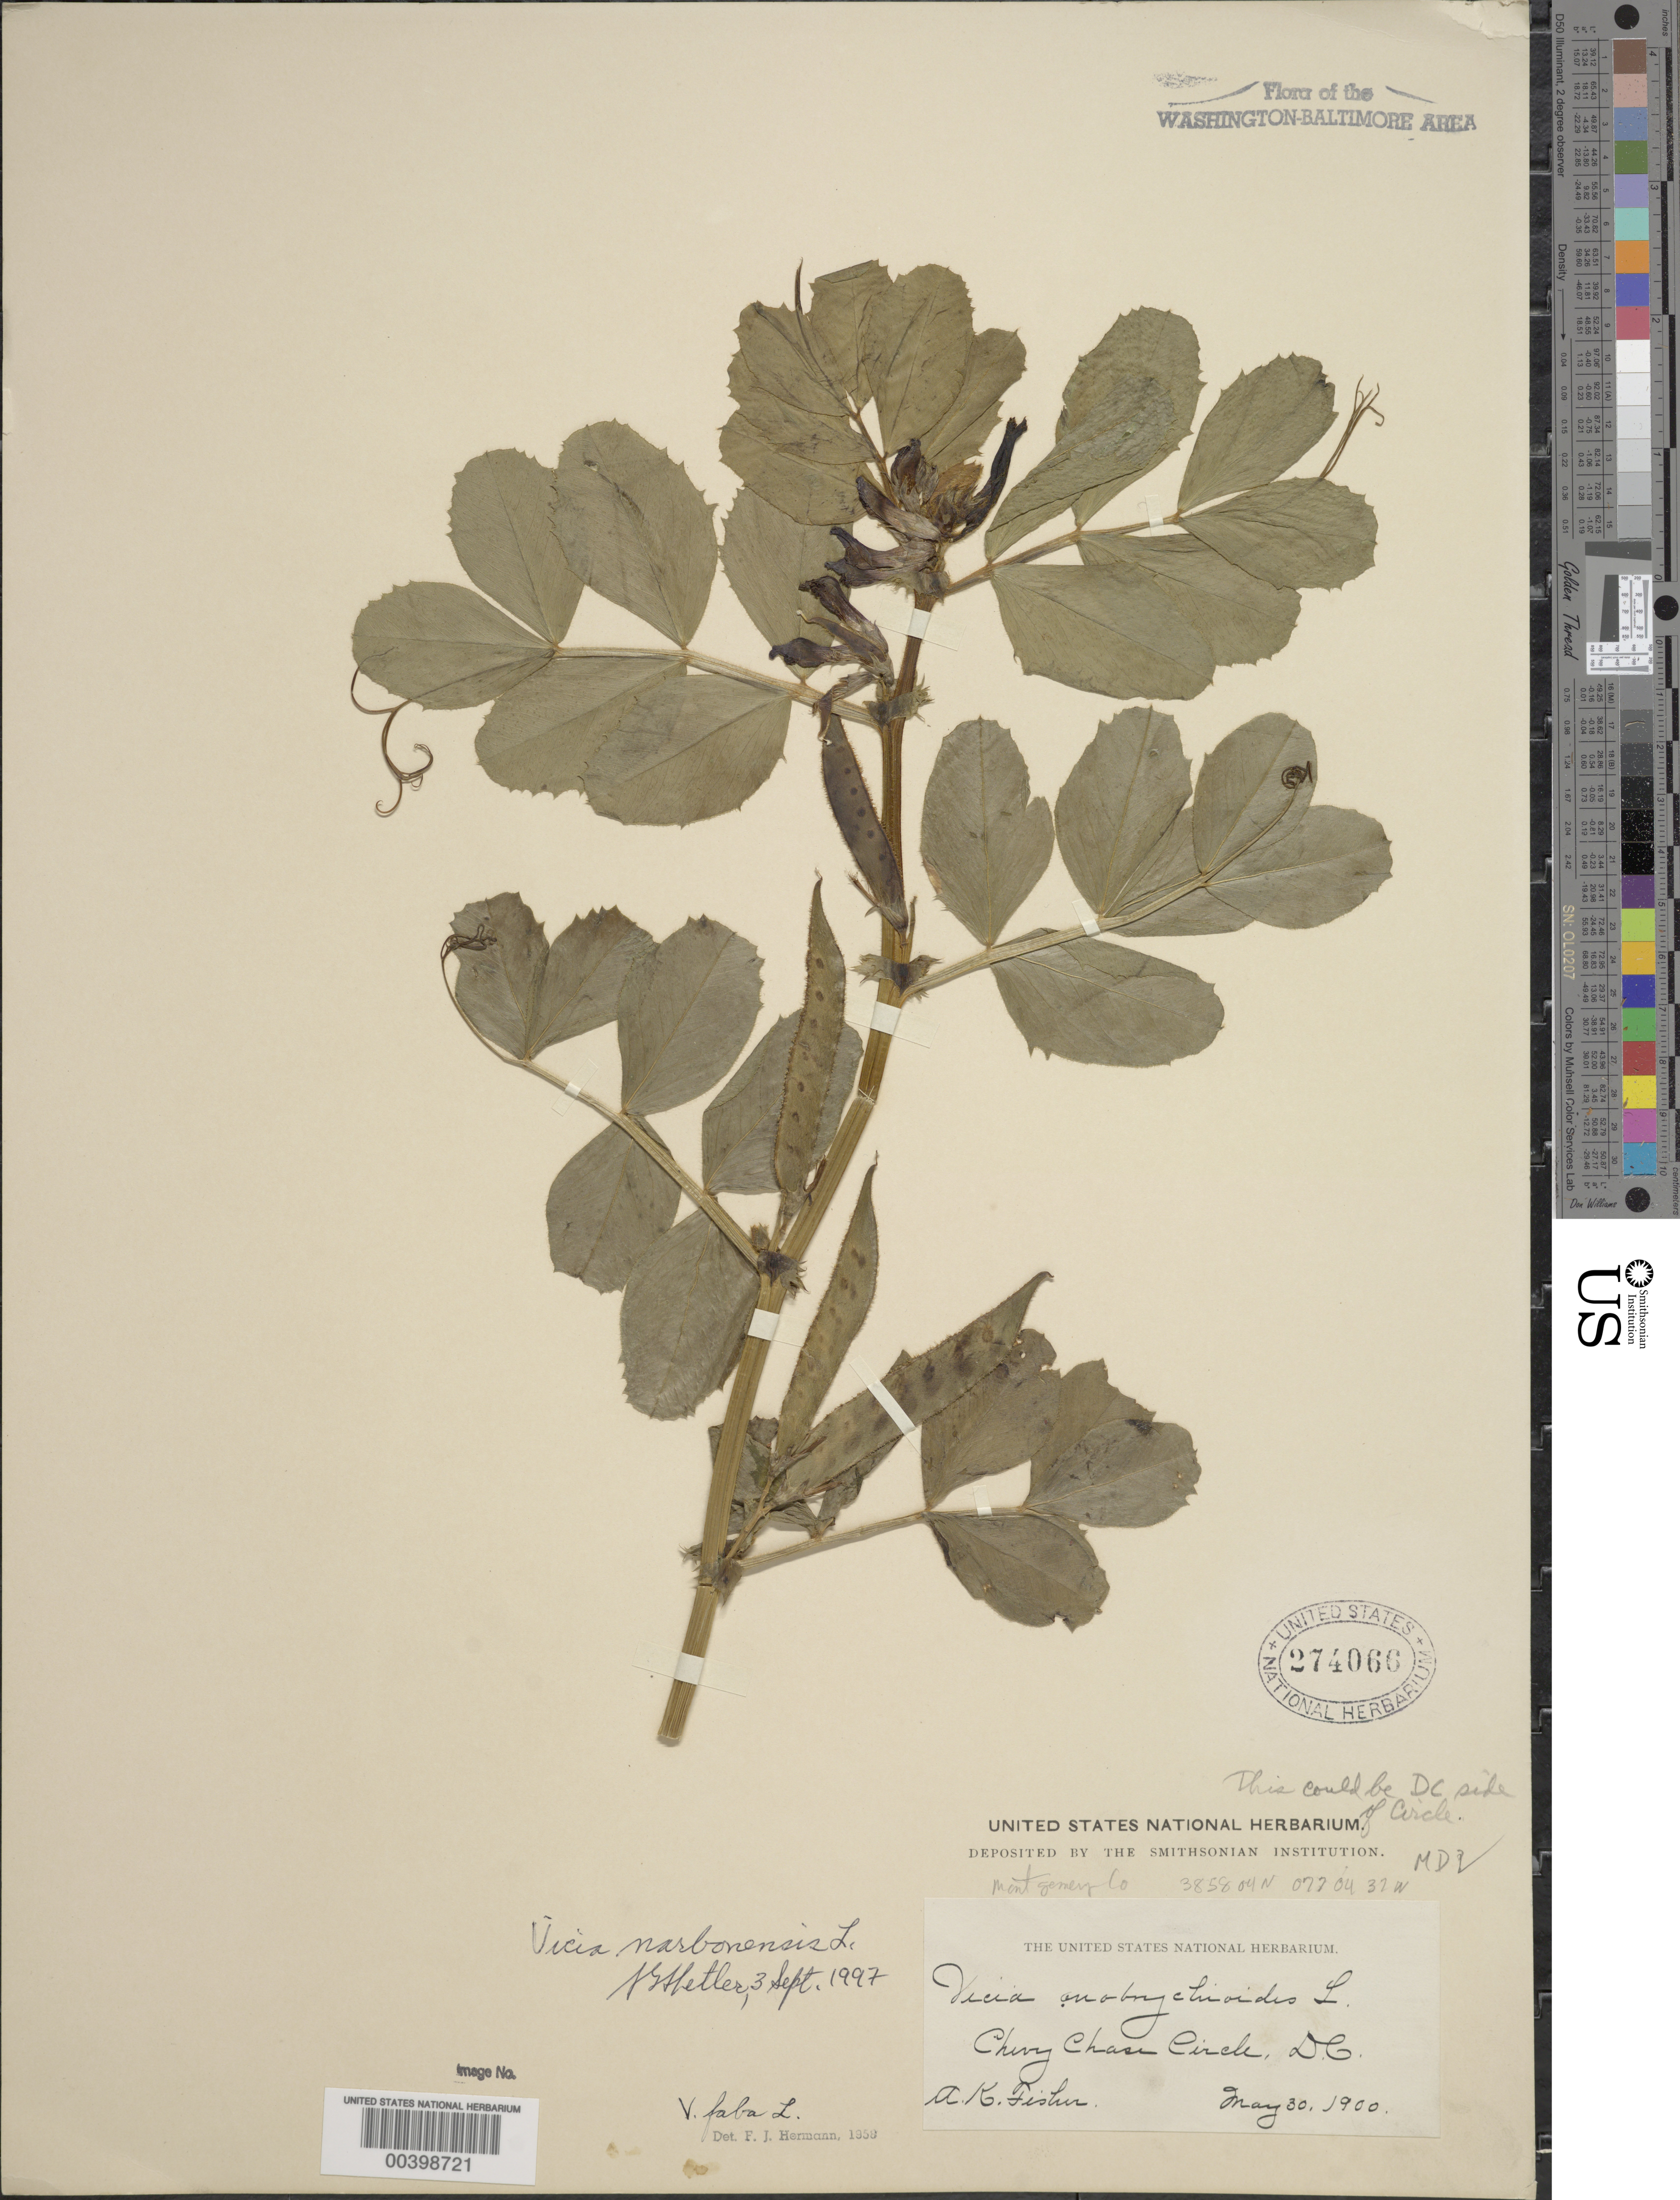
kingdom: Plantae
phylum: Tracheophyta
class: Magnoliopsida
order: Fabales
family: Fabaceae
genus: Vicia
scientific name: Vicia narbonensis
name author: L.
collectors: A. K. Fisher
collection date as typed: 30 May 1900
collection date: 1900-05-30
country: United States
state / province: Maryland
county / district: Montgomery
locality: Chevy Chase Circle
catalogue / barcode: US 274066